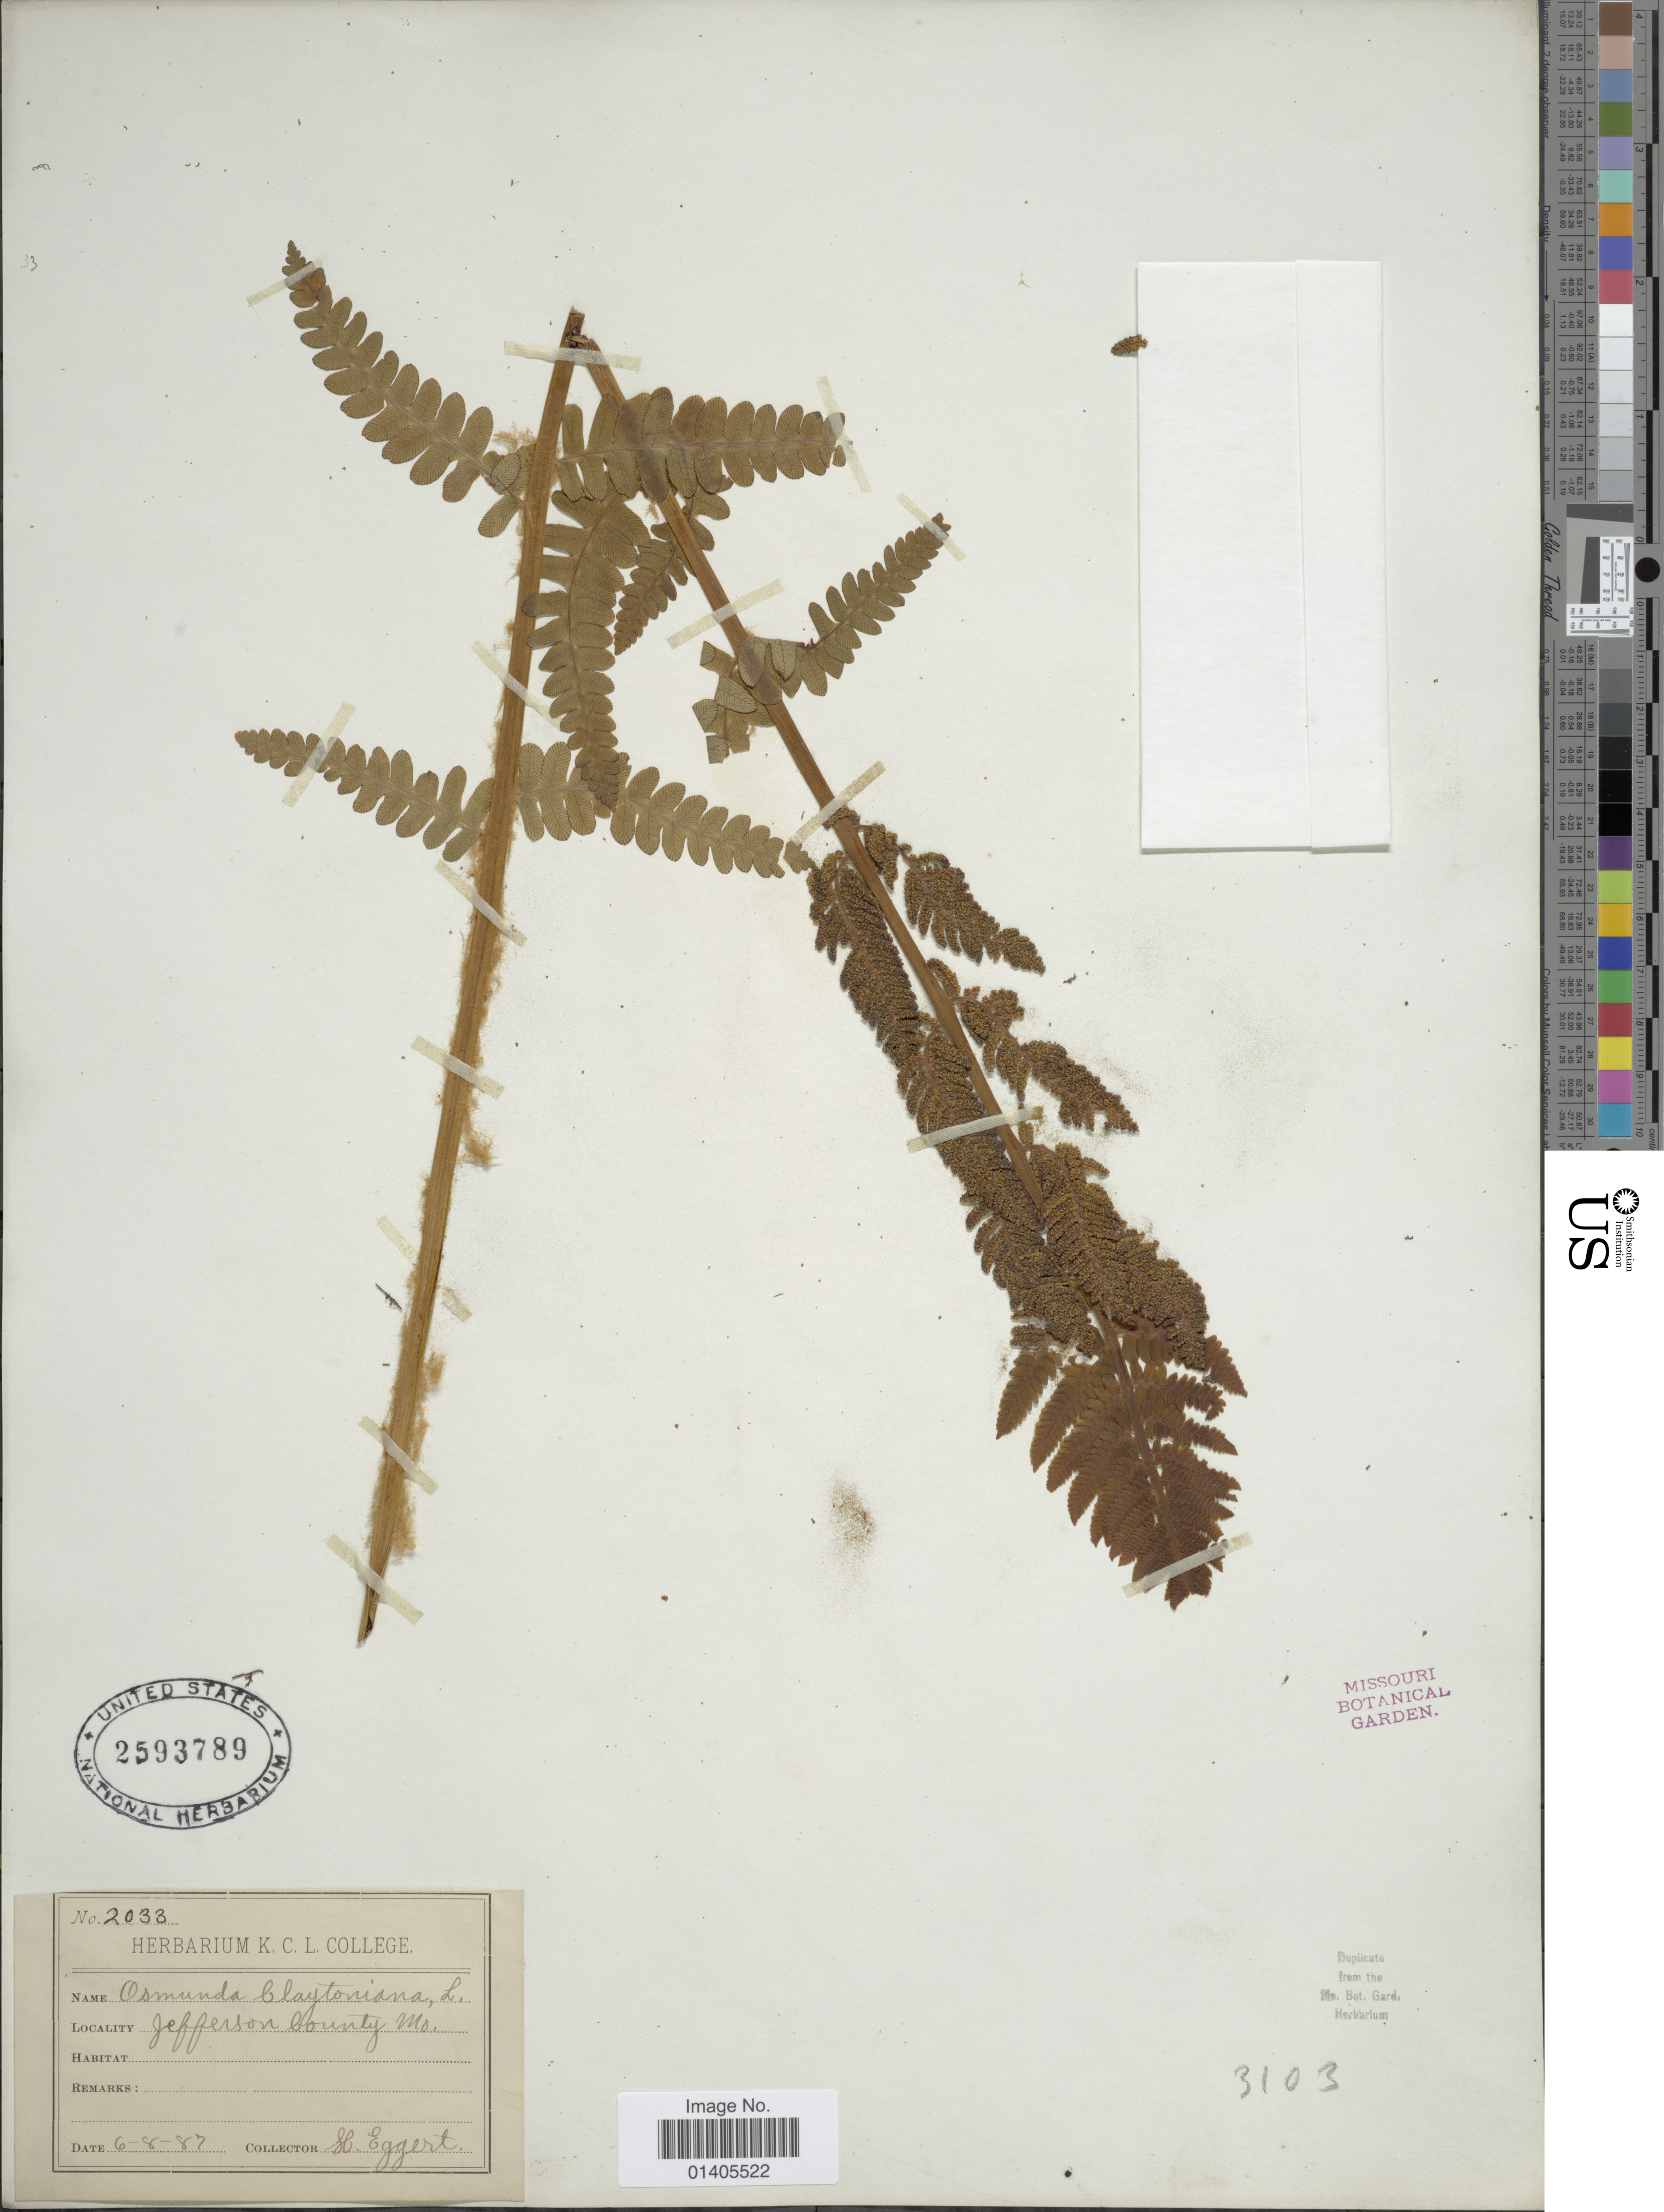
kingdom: Plantae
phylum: Tracheophyta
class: Polypodiopsida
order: Osmundales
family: Osmundaceae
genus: Osmunda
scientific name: Osmunda claytoniana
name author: (L.) Tagawa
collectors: H. Eggert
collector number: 2033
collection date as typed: Transcribed d/m/y: 8/6/87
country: United States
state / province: Missouri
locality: Jefferson County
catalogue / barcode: US 2593789